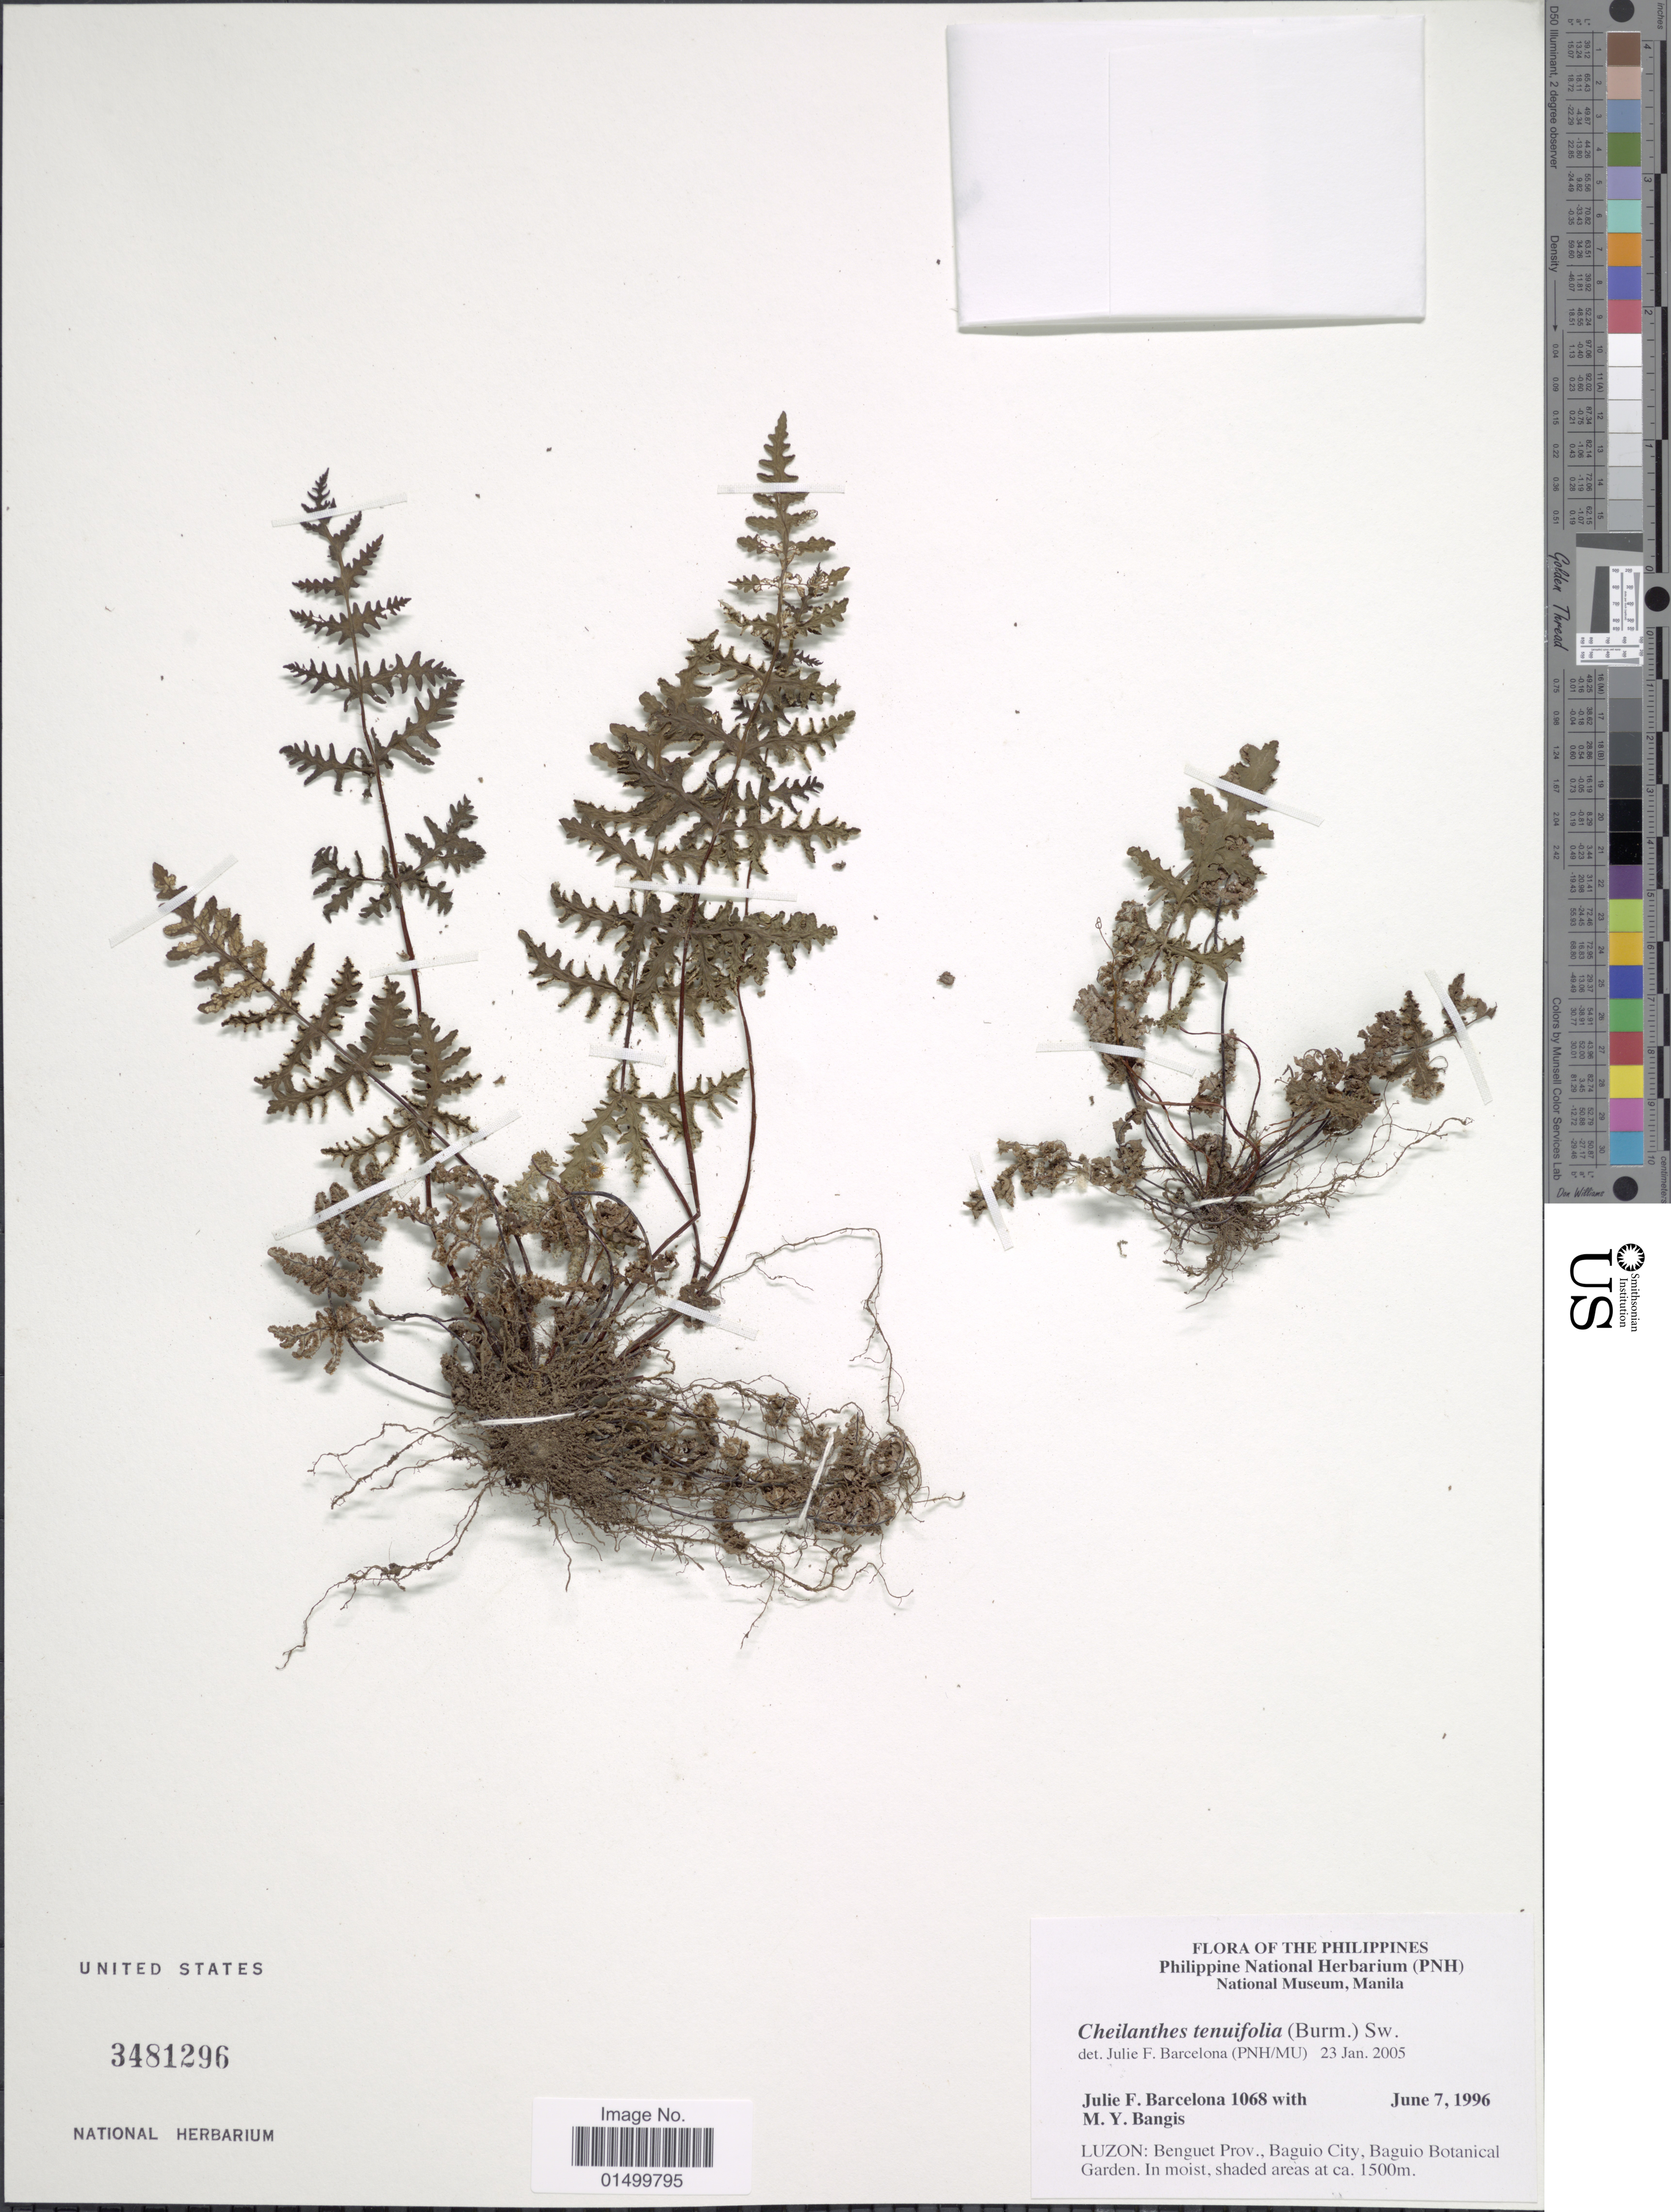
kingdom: Plantae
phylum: Tracheophyta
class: Polypodiopsida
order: Polypodiales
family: Pteridaceae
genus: Cheilanthes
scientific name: Cheilanthes tenuifolia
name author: (Burm. f.) Sw.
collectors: J. F. Barcelona & M. Bangis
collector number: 1068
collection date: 1996-06-07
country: Philippines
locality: Luzon: Benguet Prov., Baguio City, Baguio Botanical Garden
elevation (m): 1500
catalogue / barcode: US 3481296